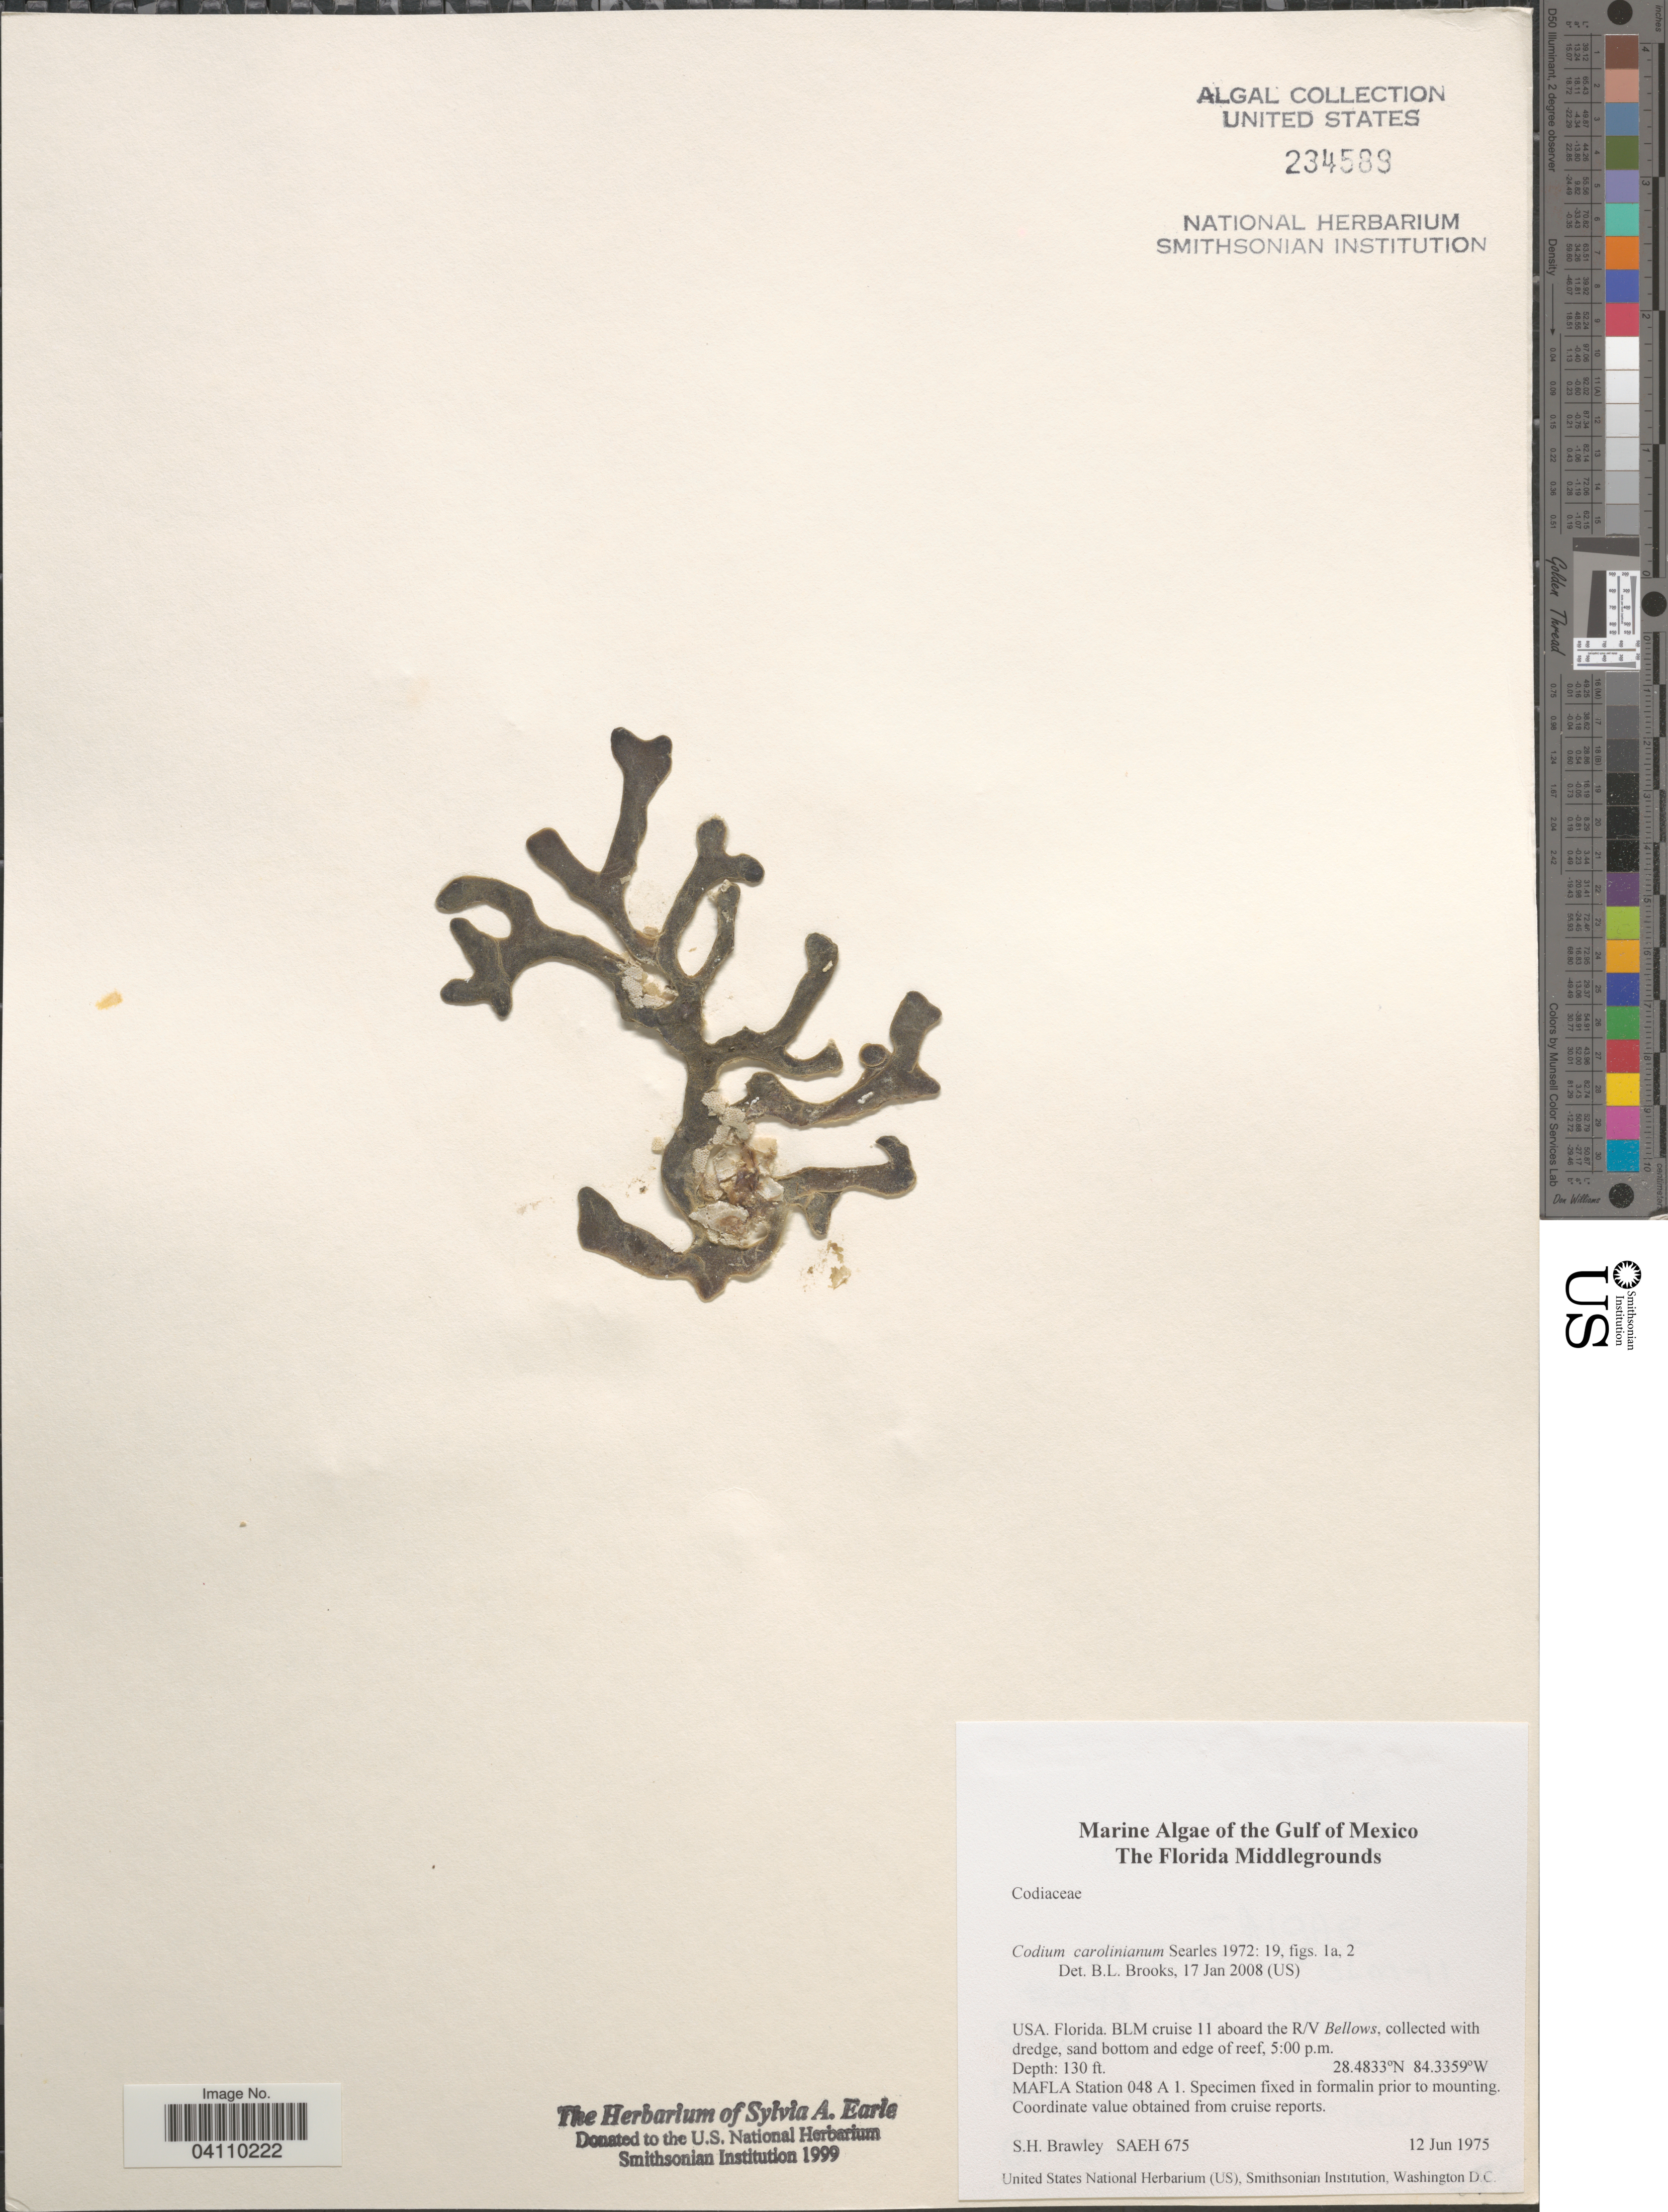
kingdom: Plantae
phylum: Chlorophyta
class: Ulvophyceae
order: Bryopsidales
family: Codiaceae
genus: Codium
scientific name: Codium carolinianum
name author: Searles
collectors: S. Brawley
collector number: SAEH675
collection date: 1975-06-12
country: United States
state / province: Florida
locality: The Gulf of Mexico. The Florida Middlegrounds. BLM cruise 11 aboard the R/V Bellows. MAFLA Station 048 A 1.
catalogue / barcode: US 234589